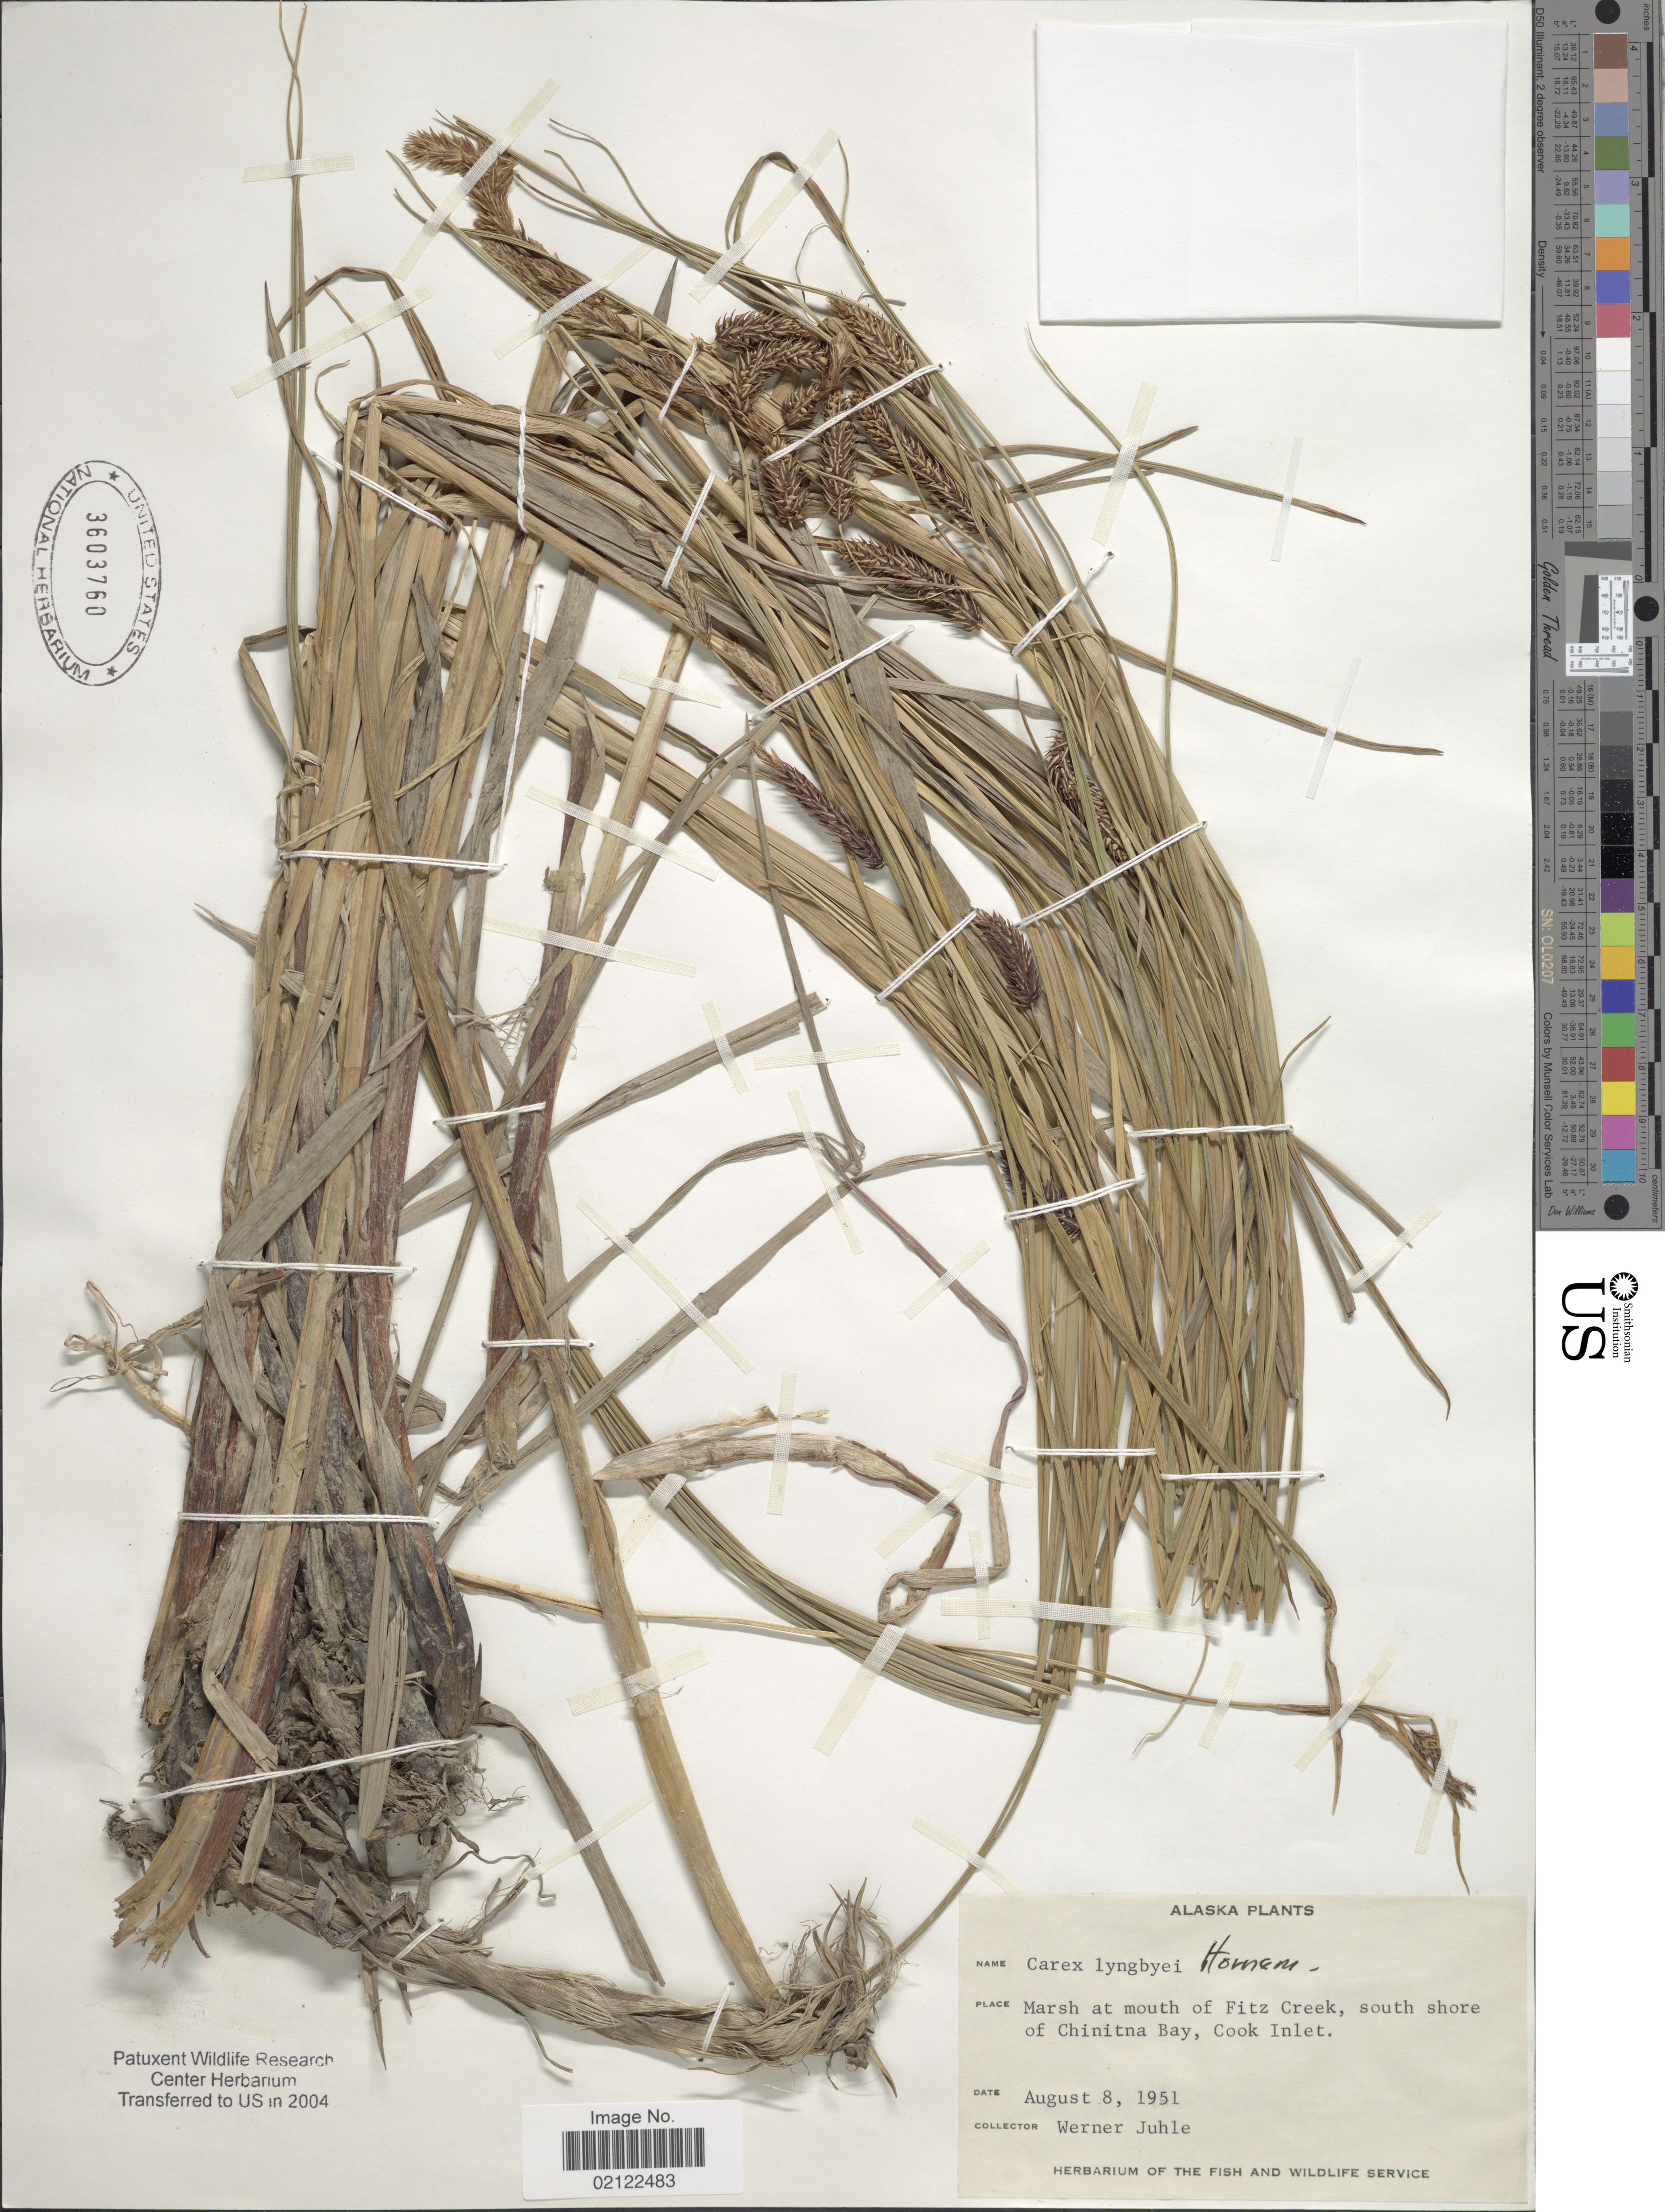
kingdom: Plantae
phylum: Tracheophyta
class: Liliopsida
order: Poales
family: Cyperaceae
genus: Carex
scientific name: Carex lyngbyei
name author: Hornem.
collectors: W. Juhle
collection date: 1951-08-08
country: United States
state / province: Alaska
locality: Marsh at mouth of Fitz Creek, south shore of Chinitna Bay, Cook Inlet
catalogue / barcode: US 3603760